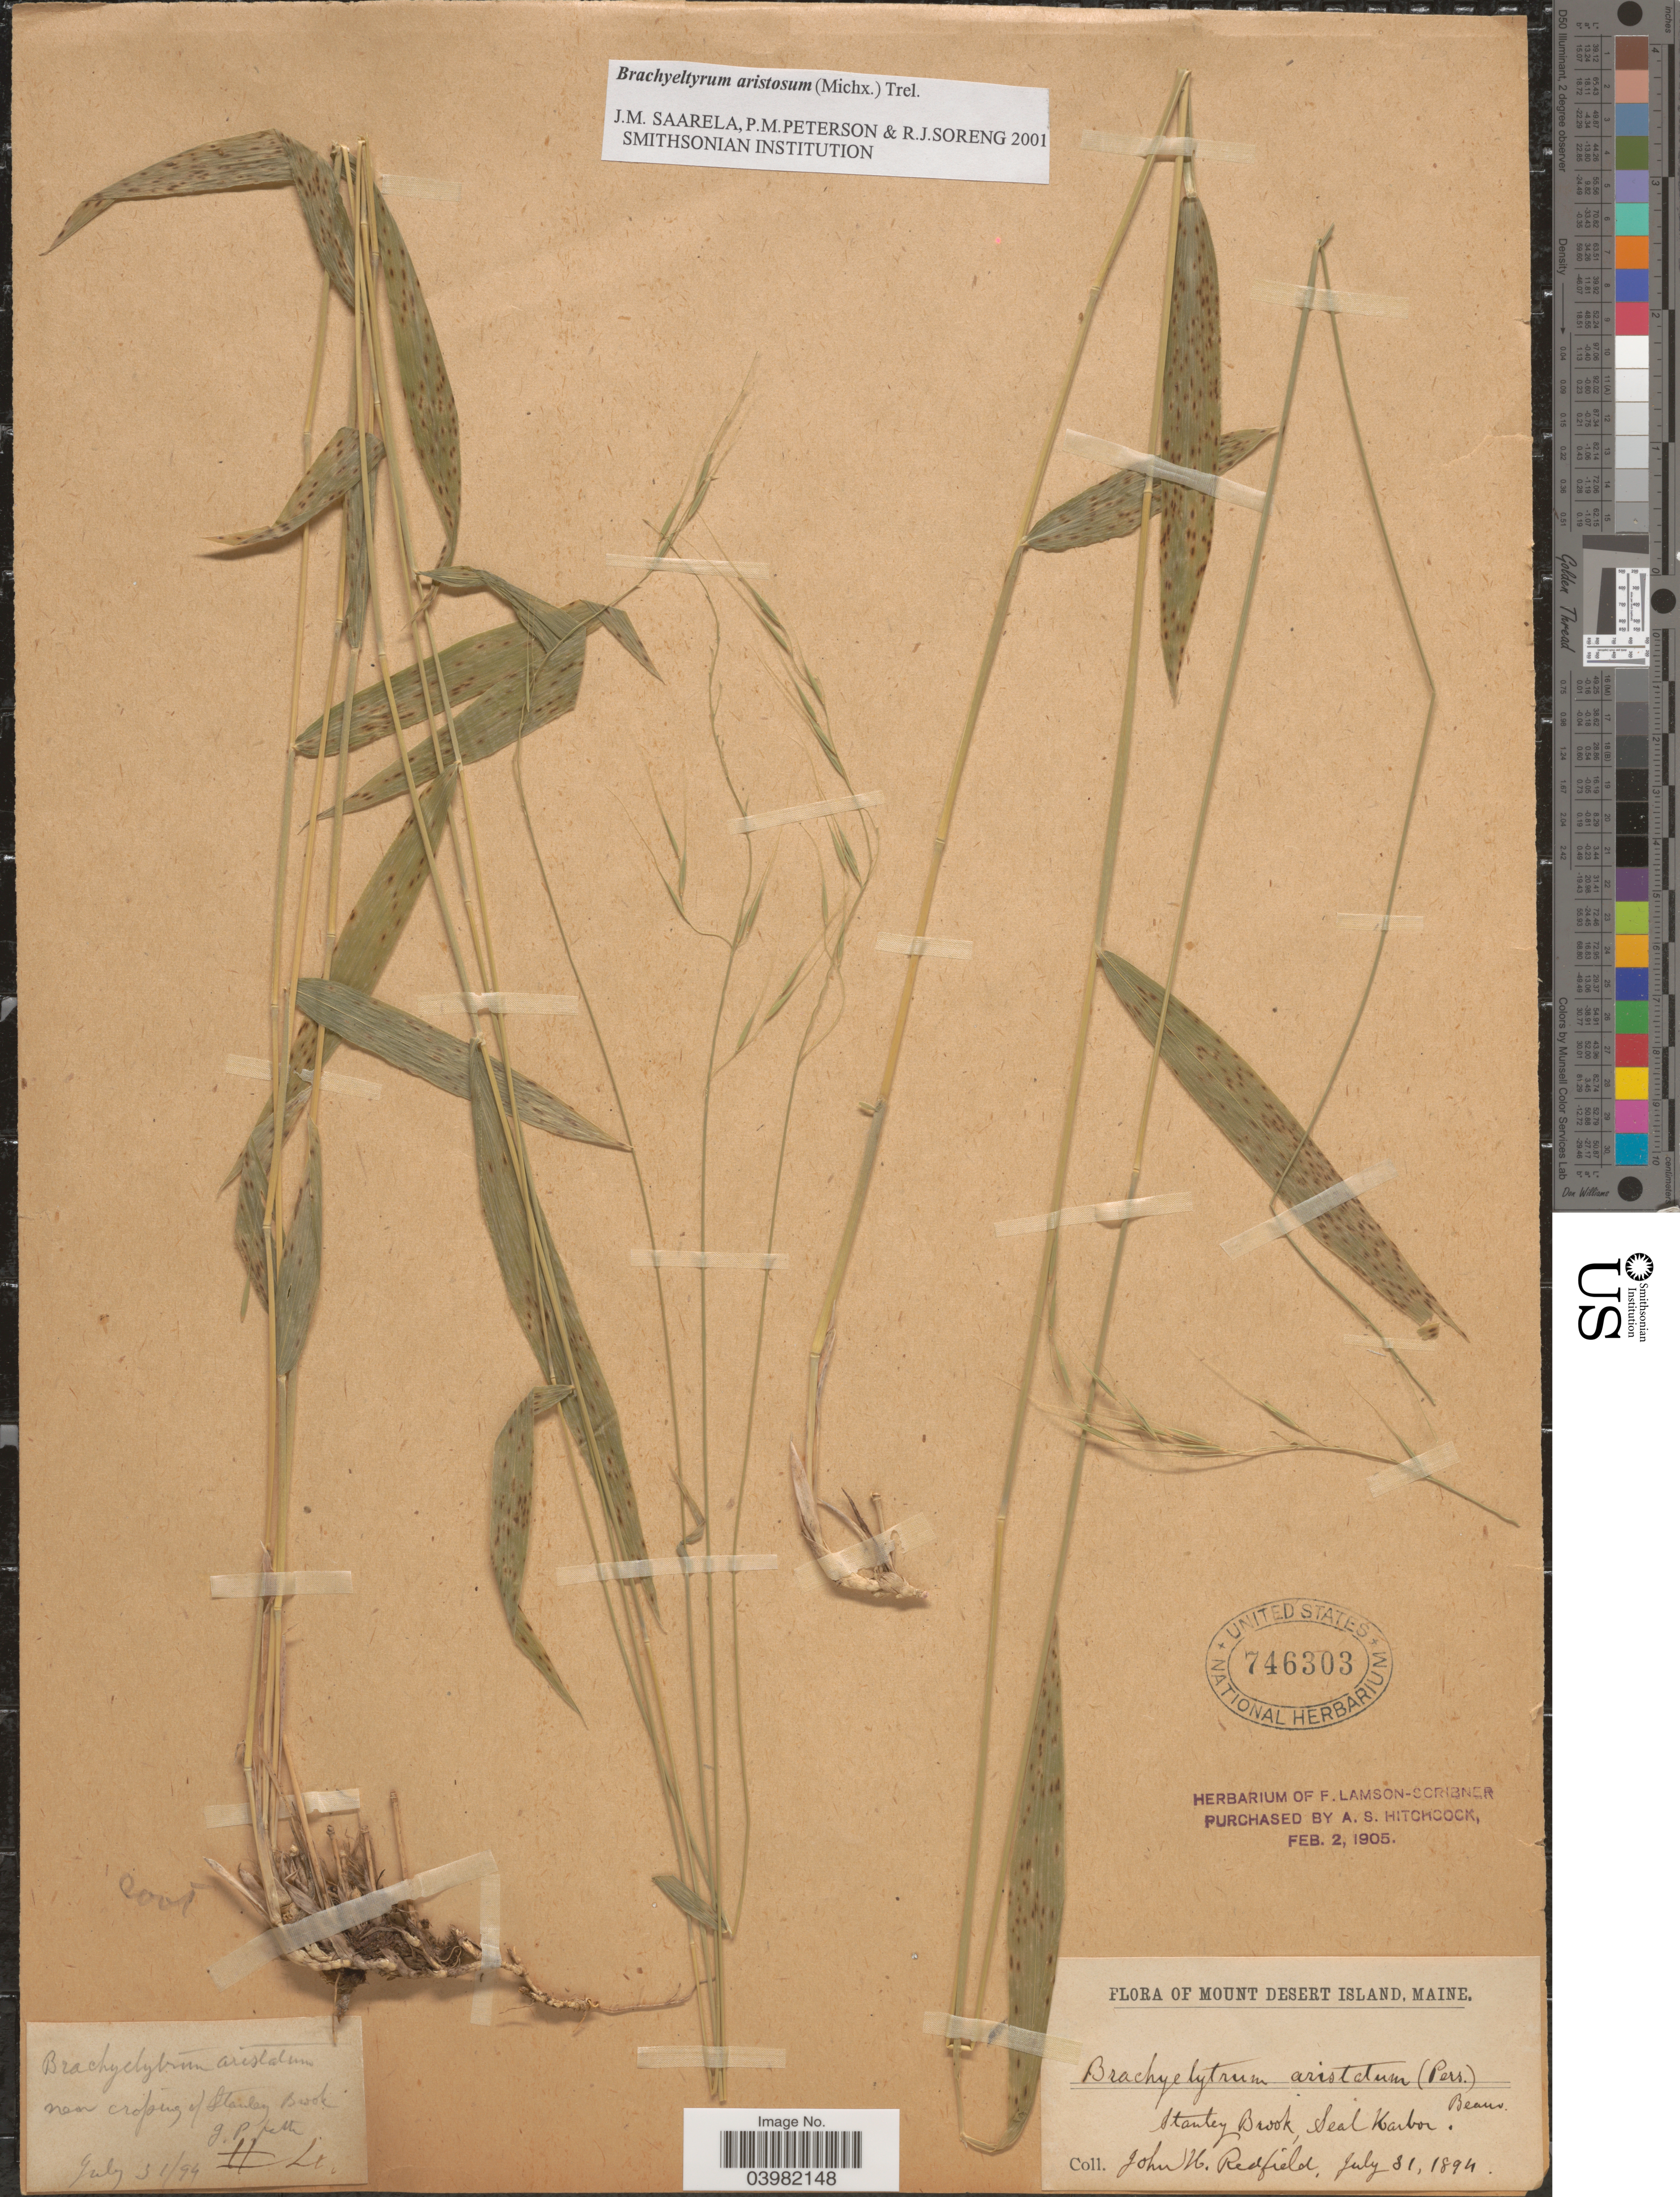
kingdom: Plantae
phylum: Tracheophyta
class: Liliopsida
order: Poales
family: Poaceae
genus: Brachyelytrum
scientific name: Brachyelytrum aristosum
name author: (Michx.) P. Beauv. ex Trel.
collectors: J. Redfield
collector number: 22*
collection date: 1894-07-31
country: United States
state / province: Maine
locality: Mount Desert Island. Near crossing of Stanley brook, Seal Harbor.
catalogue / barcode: US 746303